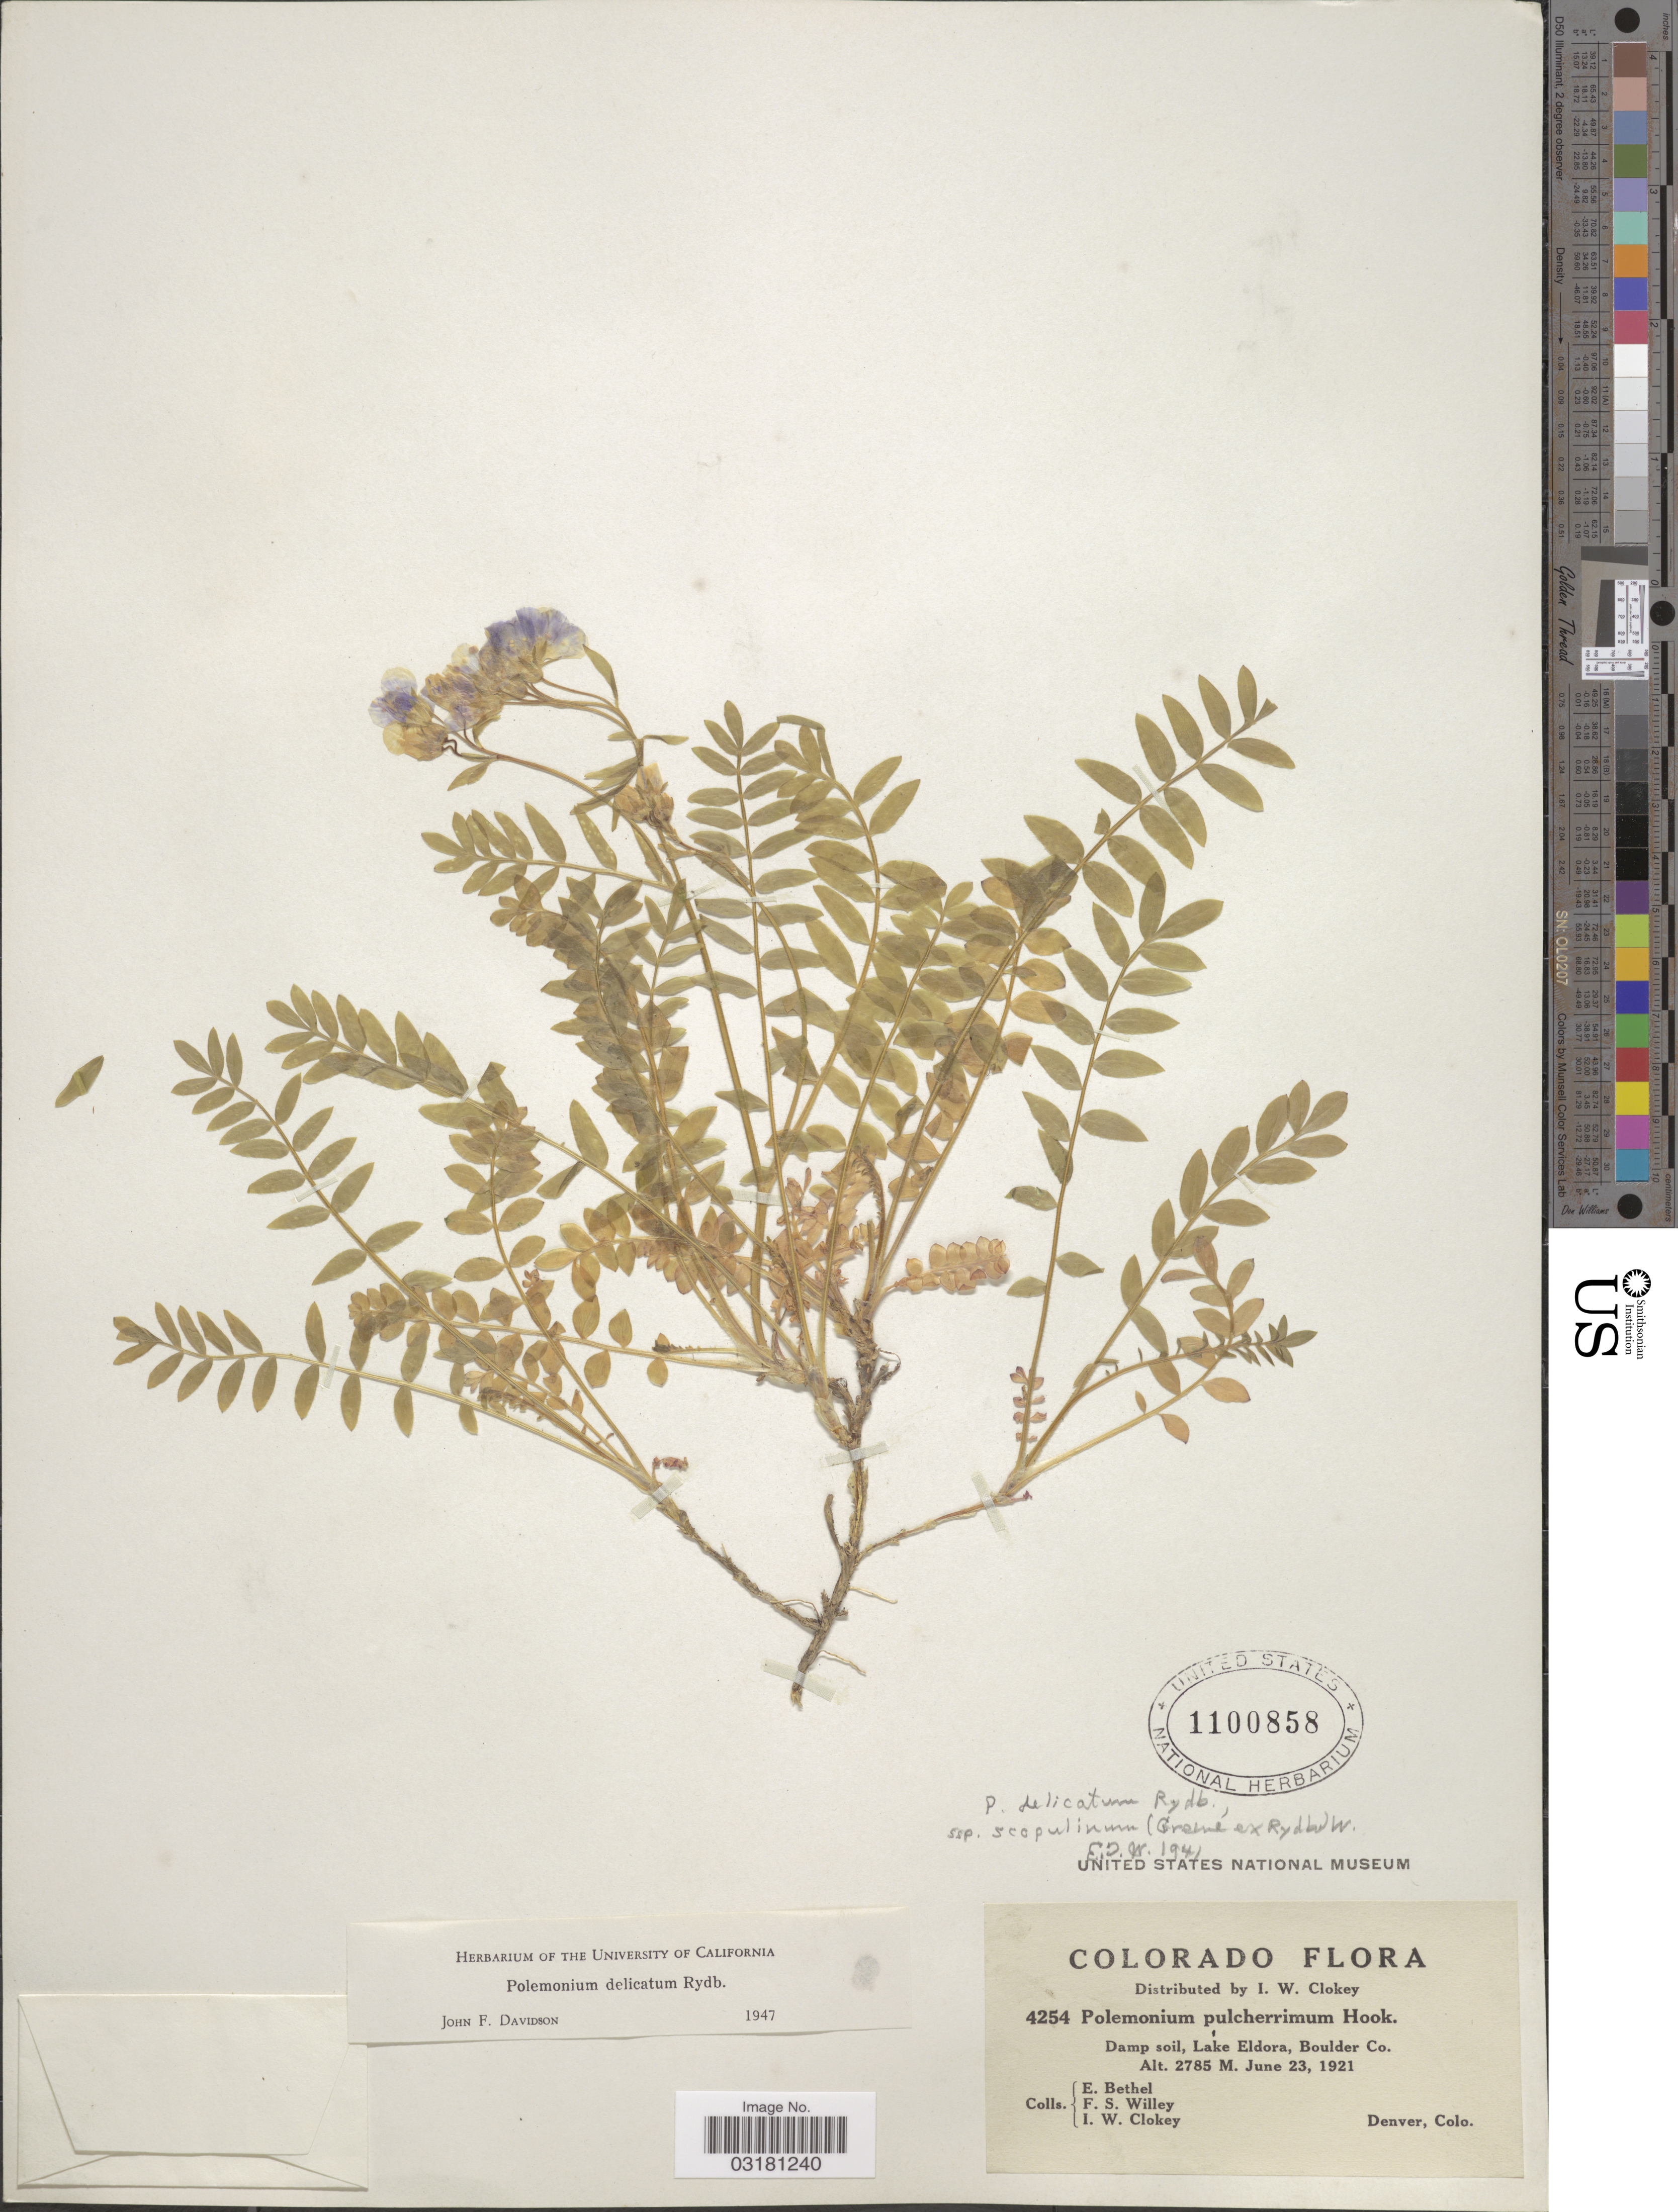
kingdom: Plantae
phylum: Tracheophyta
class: Magnoliopsida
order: Ericales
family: Polemoniaceae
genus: Polemonium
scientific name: Polemonium delicatum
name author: Rydb.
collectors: E. Bethel, F. Willey & I. W. Clokey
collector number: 4254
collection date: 1921-06-23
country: United States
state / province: Colorado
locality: Lake Eldora, Boulder Co. Denver.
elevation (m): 2785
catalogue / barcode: US 1100858